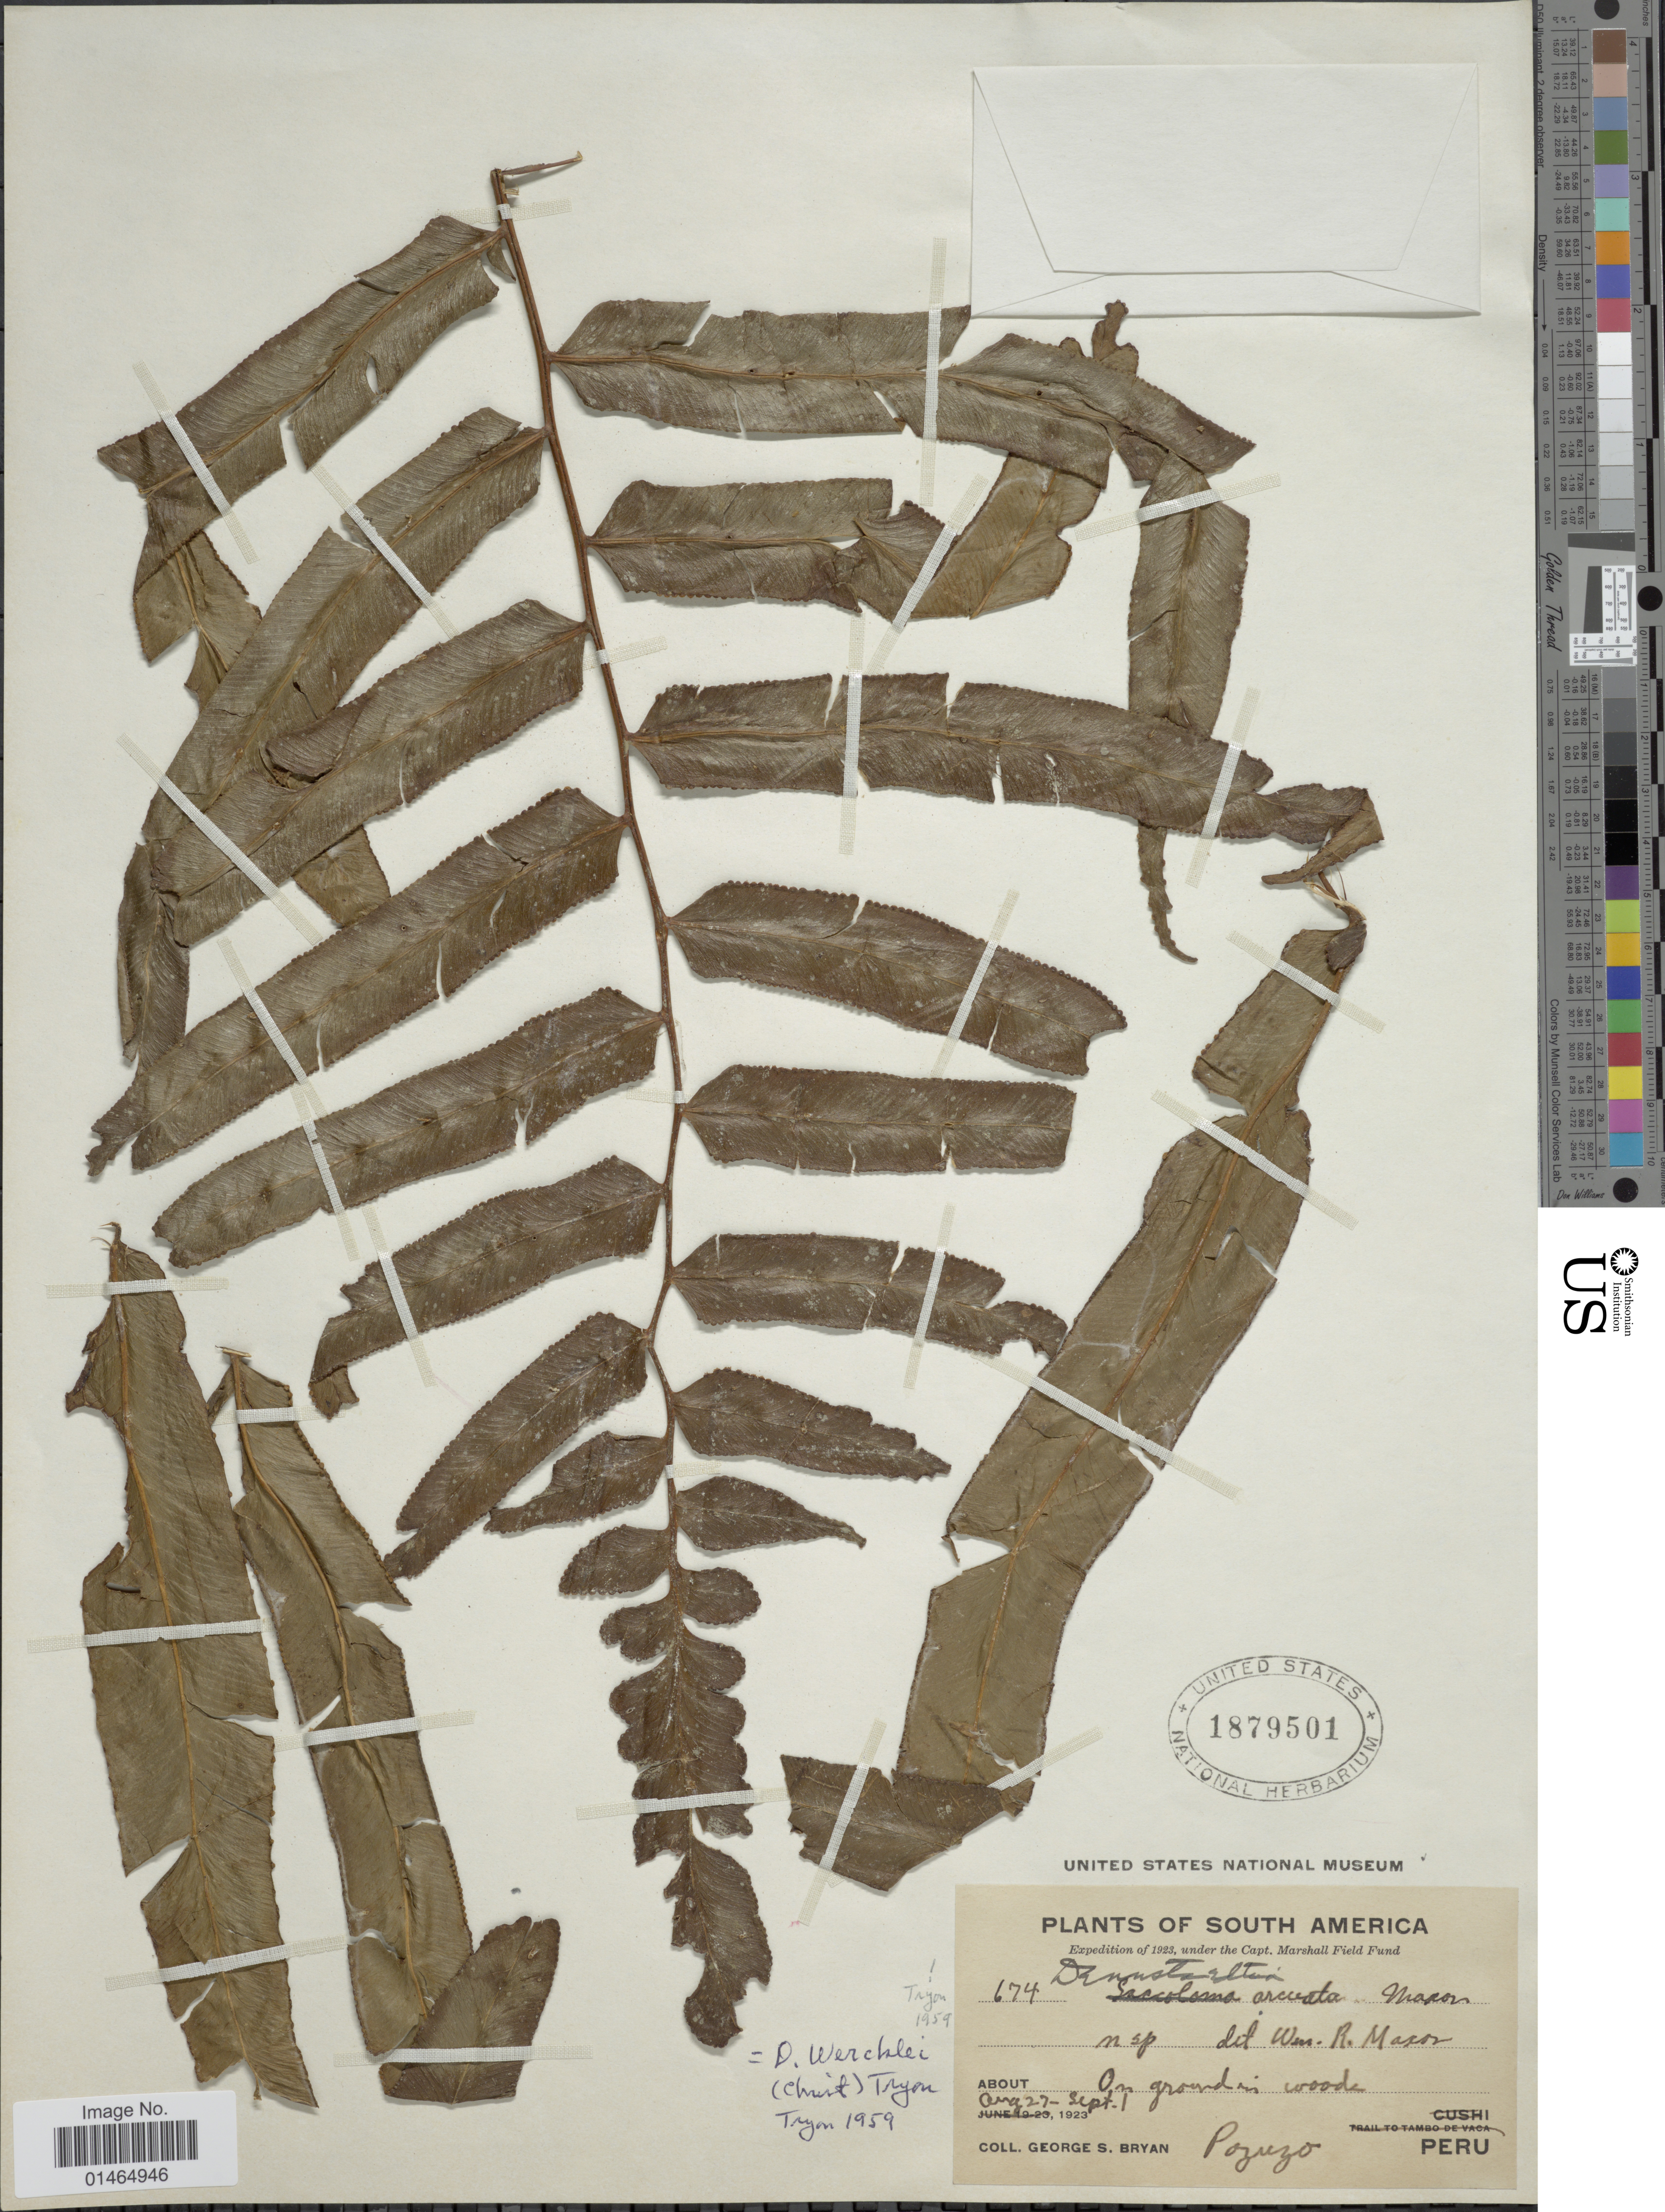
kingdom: Plantae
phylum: Tracheophyta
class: Polypodiopsida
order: Polypodiales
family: Dennstaedtiaceae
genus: Dennstaedtia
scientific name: Dennstaedtia wercklei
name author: (Christ) R.M. Tryon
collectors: G. S. Bryan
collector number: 674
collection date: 1923-08-27/1923-09-01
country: Peru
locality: Pozuzo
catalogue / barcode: US 1879501